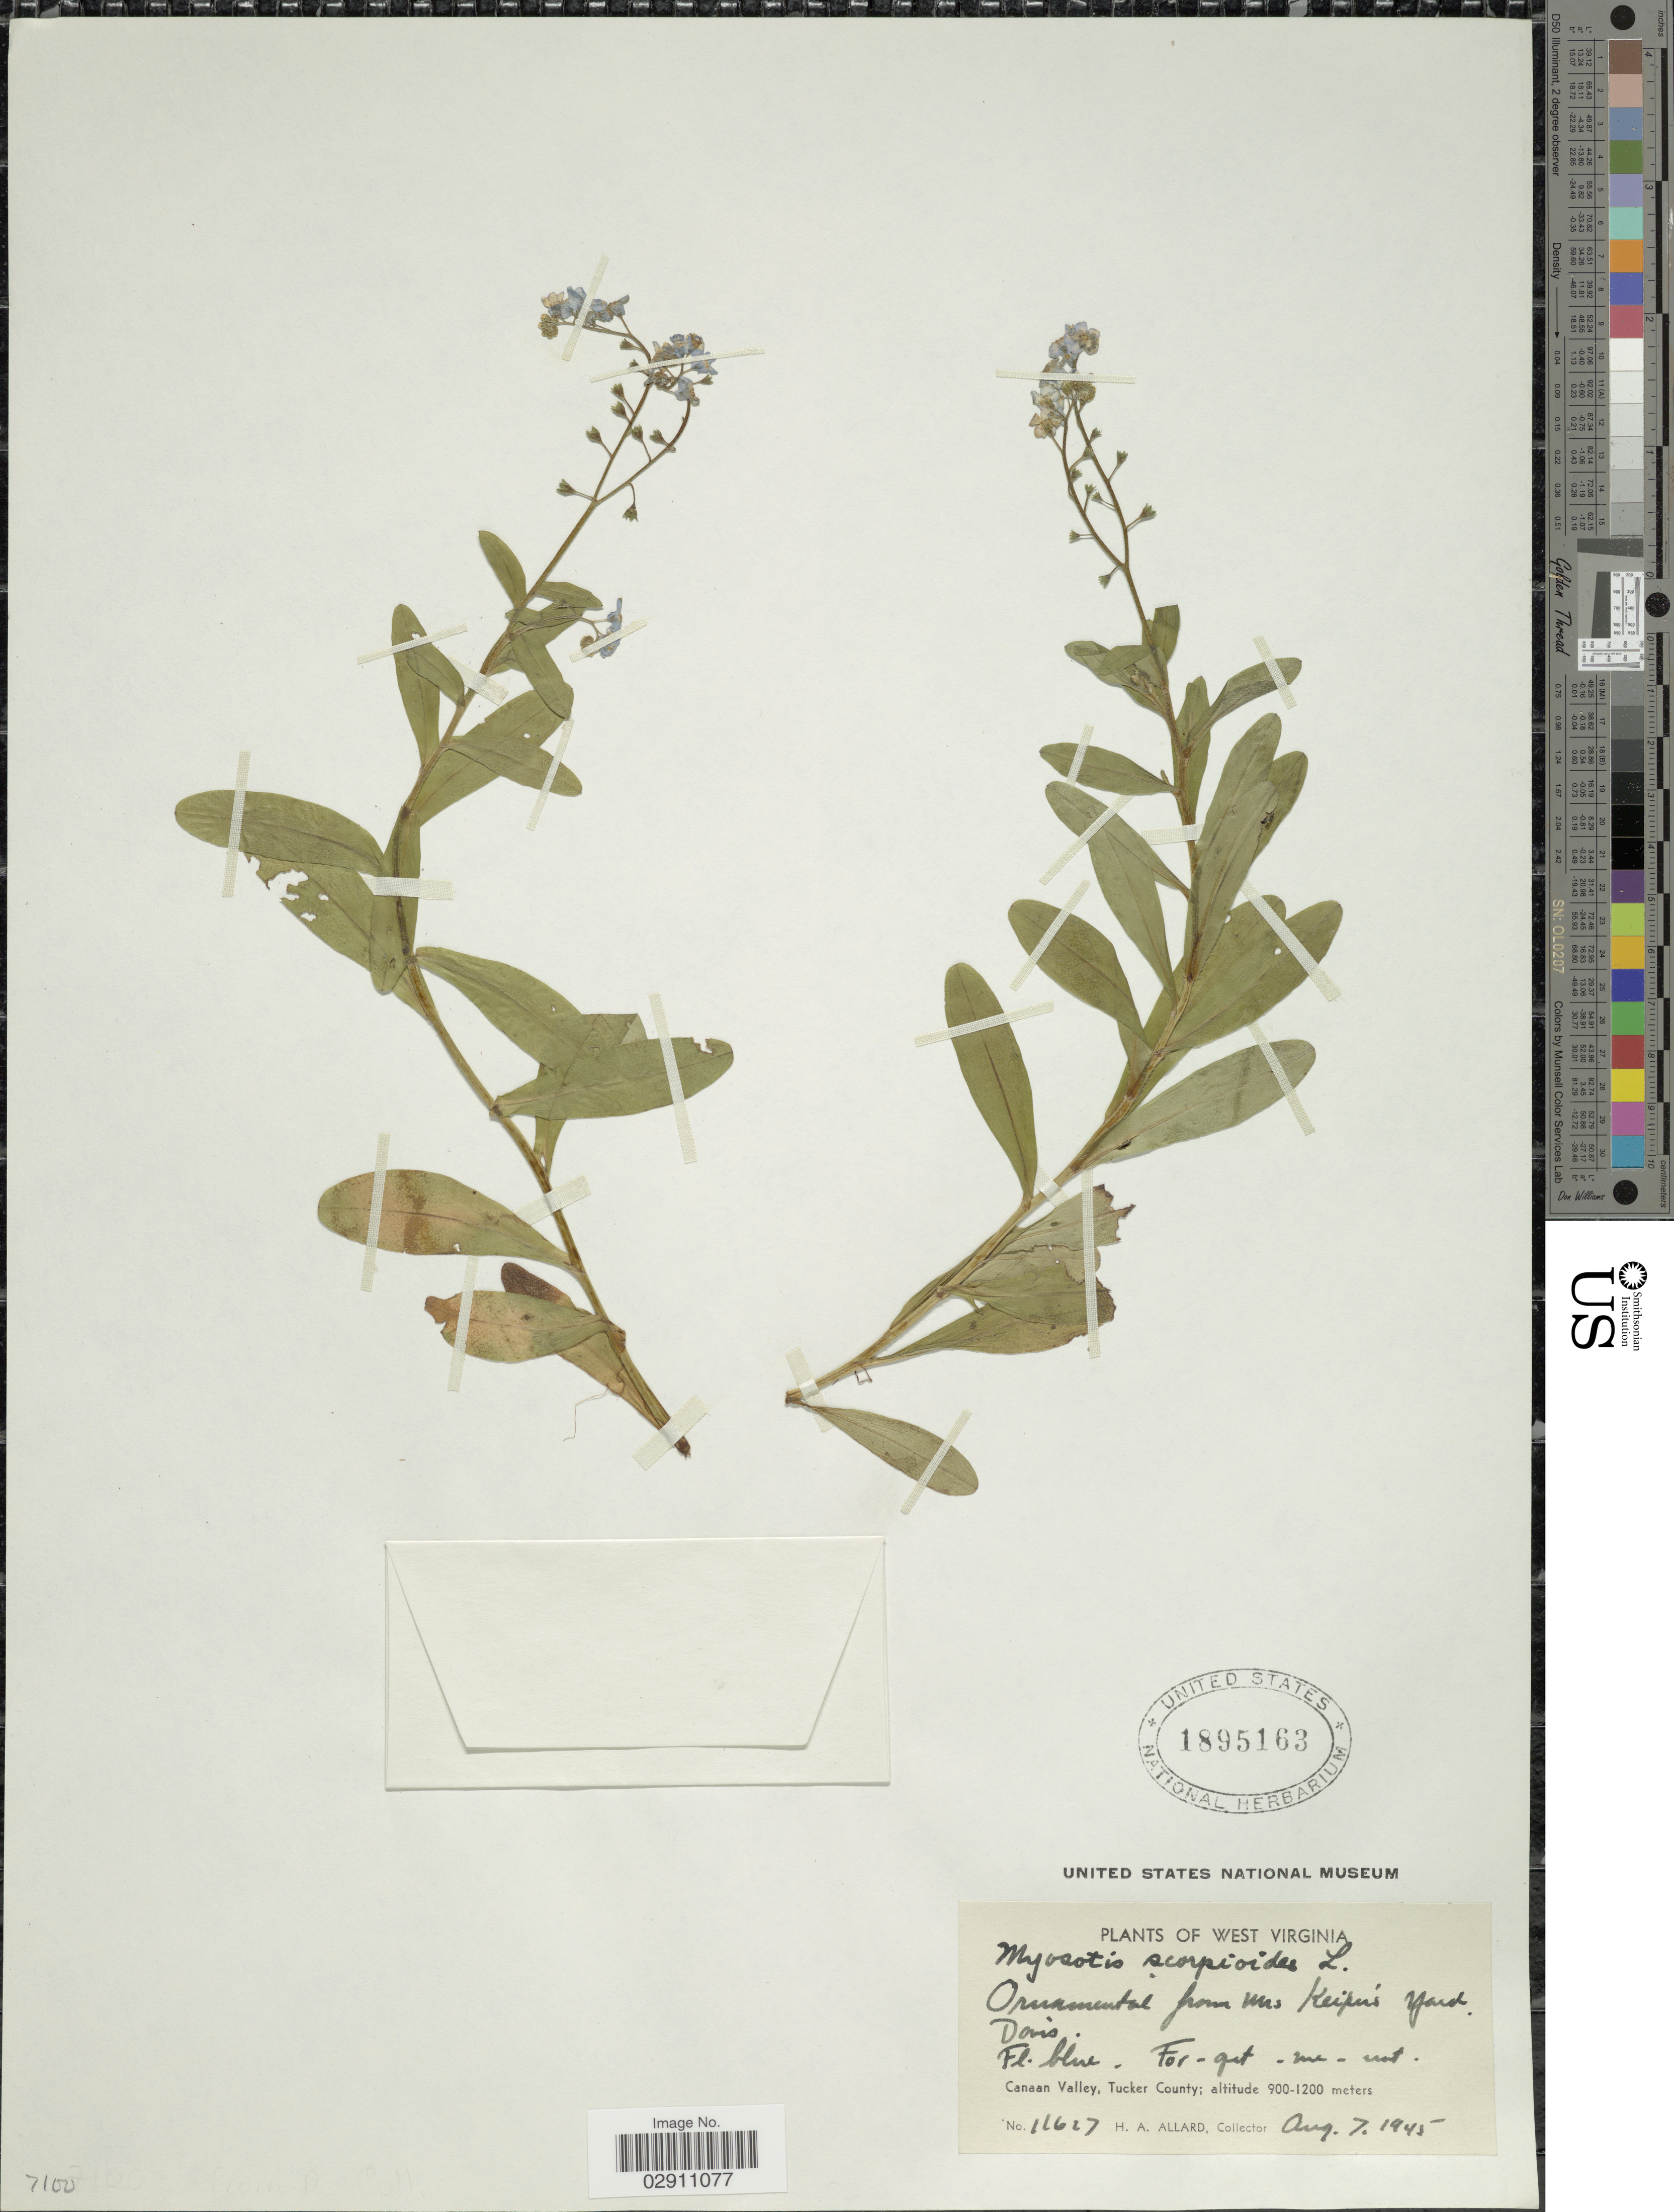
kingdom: Plantae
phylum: Tracheophyta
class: Magnoliopsida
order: Boraginales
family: Boraginaceae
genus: Myosotis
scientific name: Myosotis scorpioides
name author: L.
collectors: H. A. Allard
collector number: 11627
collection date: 1945-08-07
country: United States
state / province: West Virginia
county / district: Tucker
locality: Canaan Valley, Tucker County.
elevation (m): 900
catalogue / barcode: US 1895163